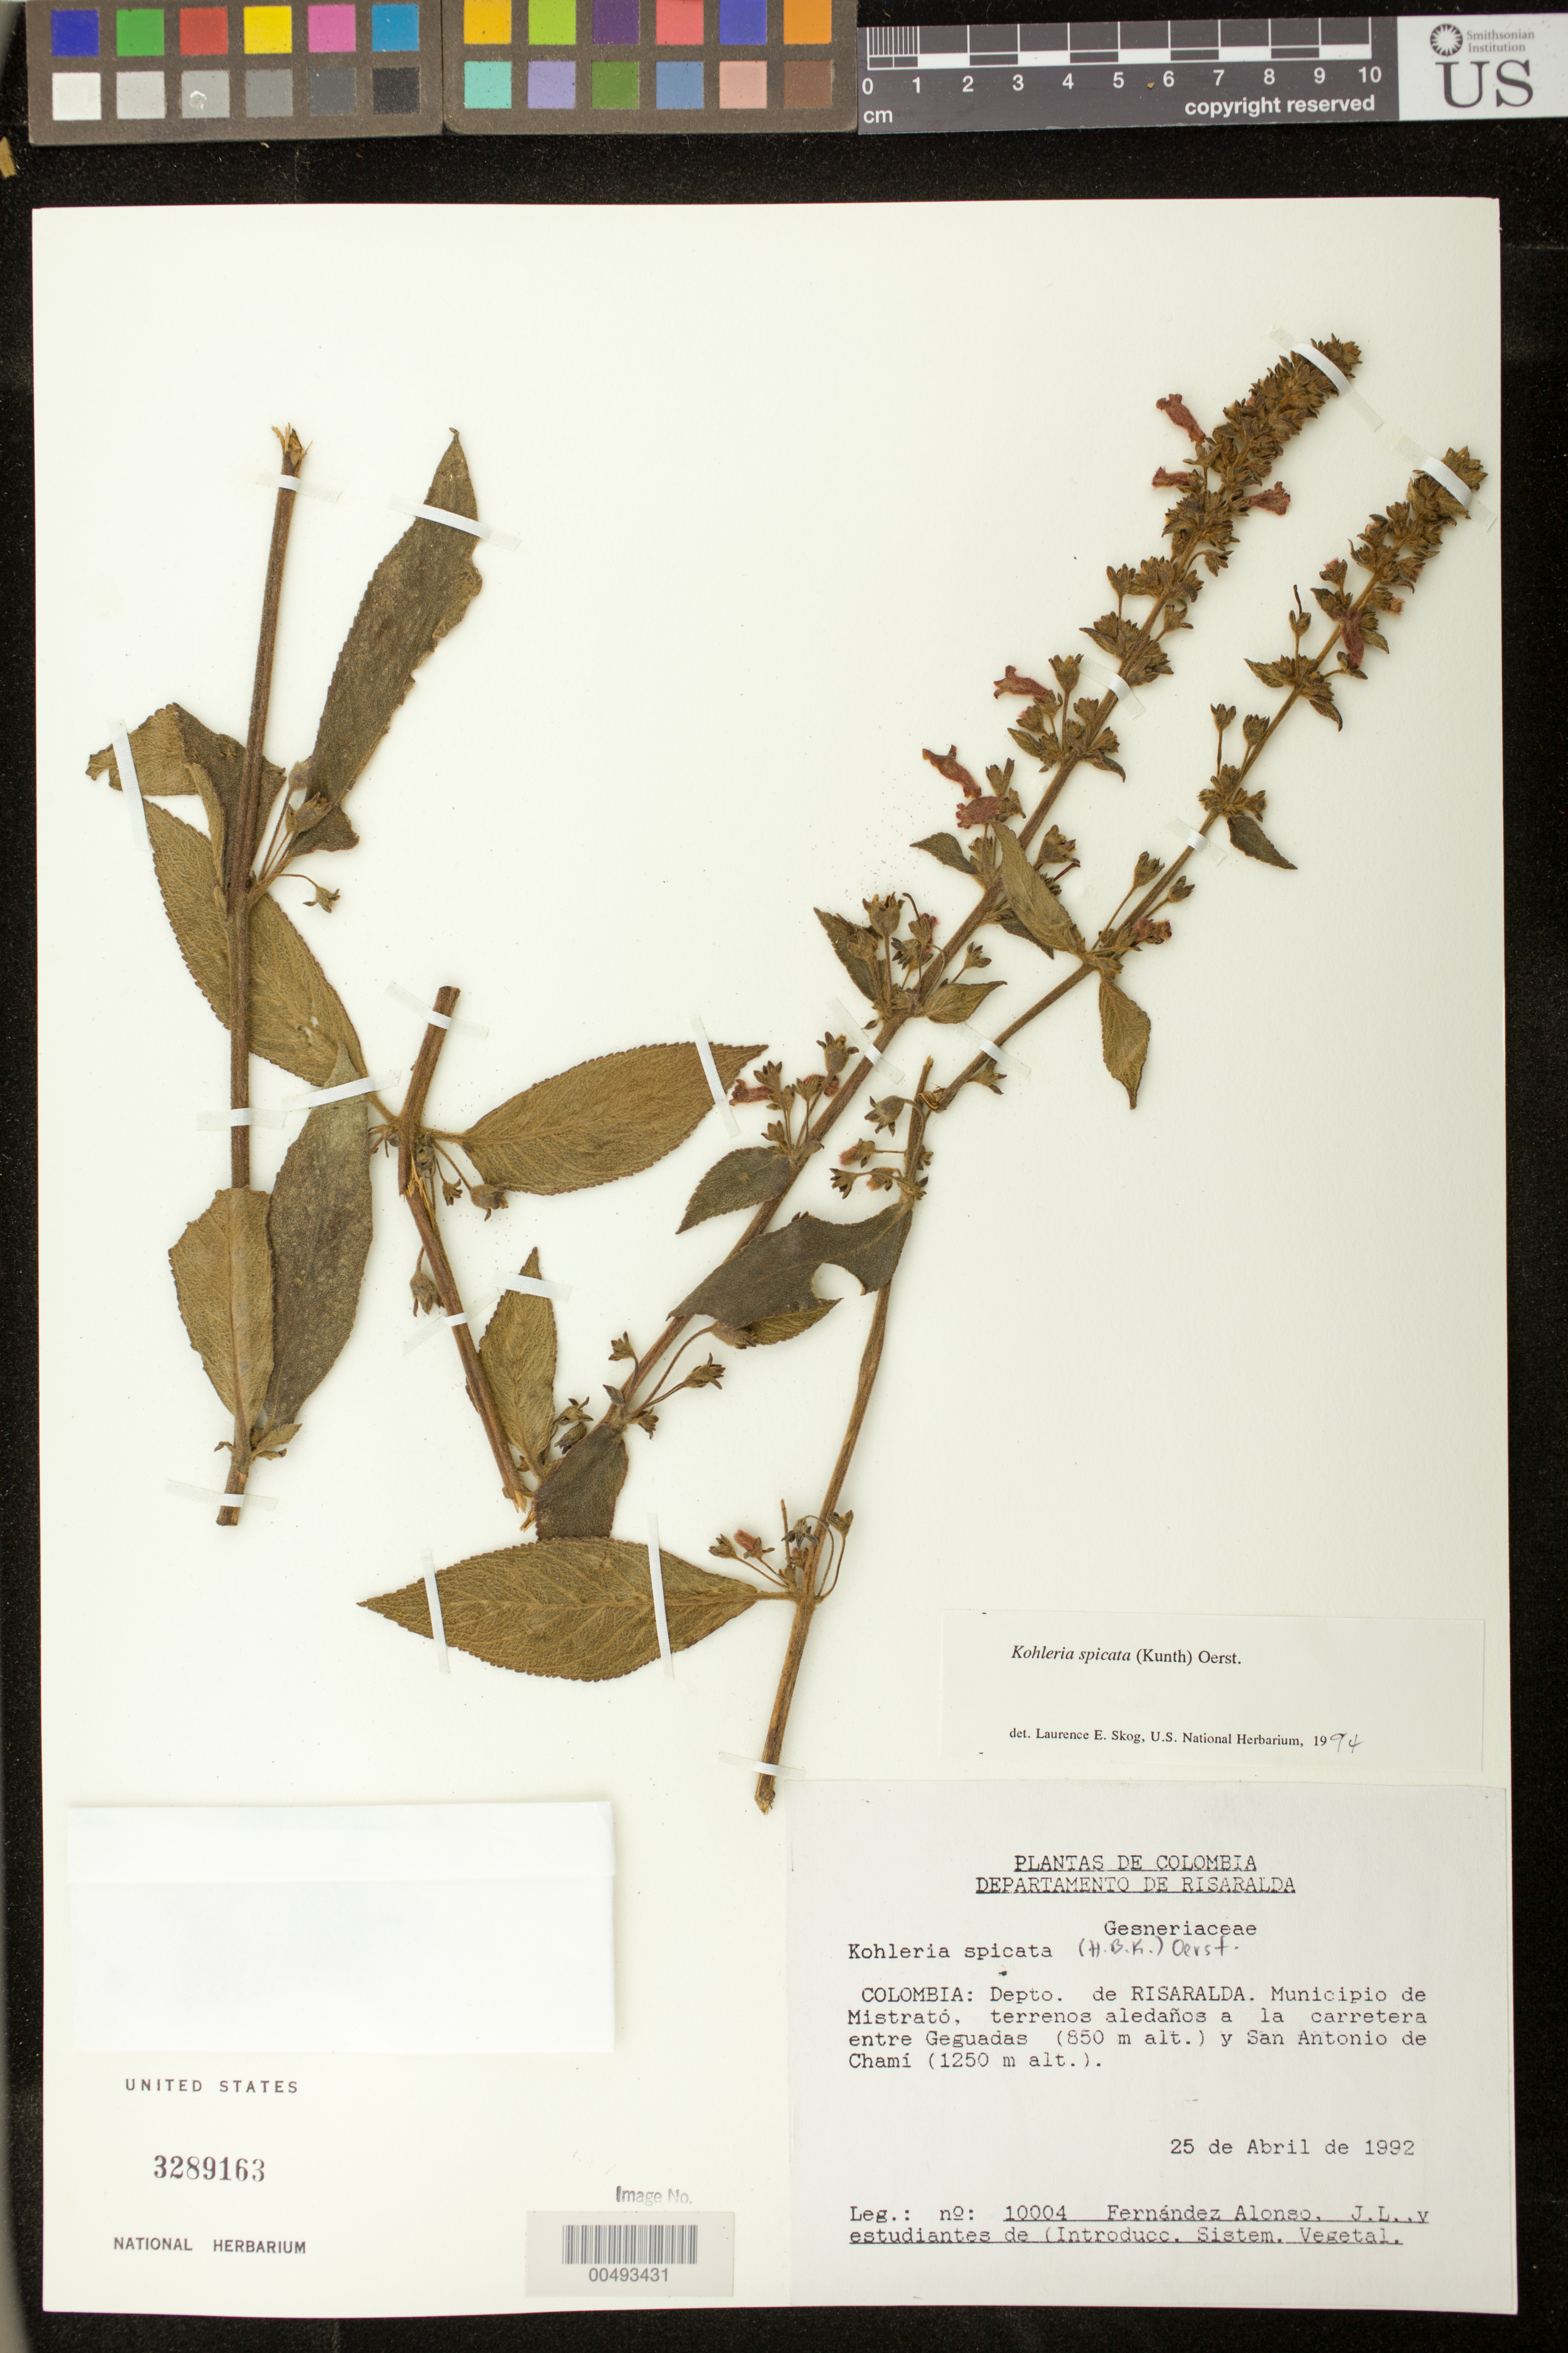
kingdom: Plantae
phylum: Tracheophyta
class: Magnoliopsida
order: Lamiales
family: Gesneriaceae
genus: Kohleria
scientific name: Kohleria spicata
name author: (Kunth) Oerst.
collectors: J. L. Fernández-Alonso & Estudiantes de Introducc. Sistem. Vegetal.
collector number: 10004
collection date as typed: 25 Apr 1992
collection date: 1992-04-25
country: Colombia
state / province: Risaralda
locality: Municipio de Mistrató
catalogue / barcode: US 3289163